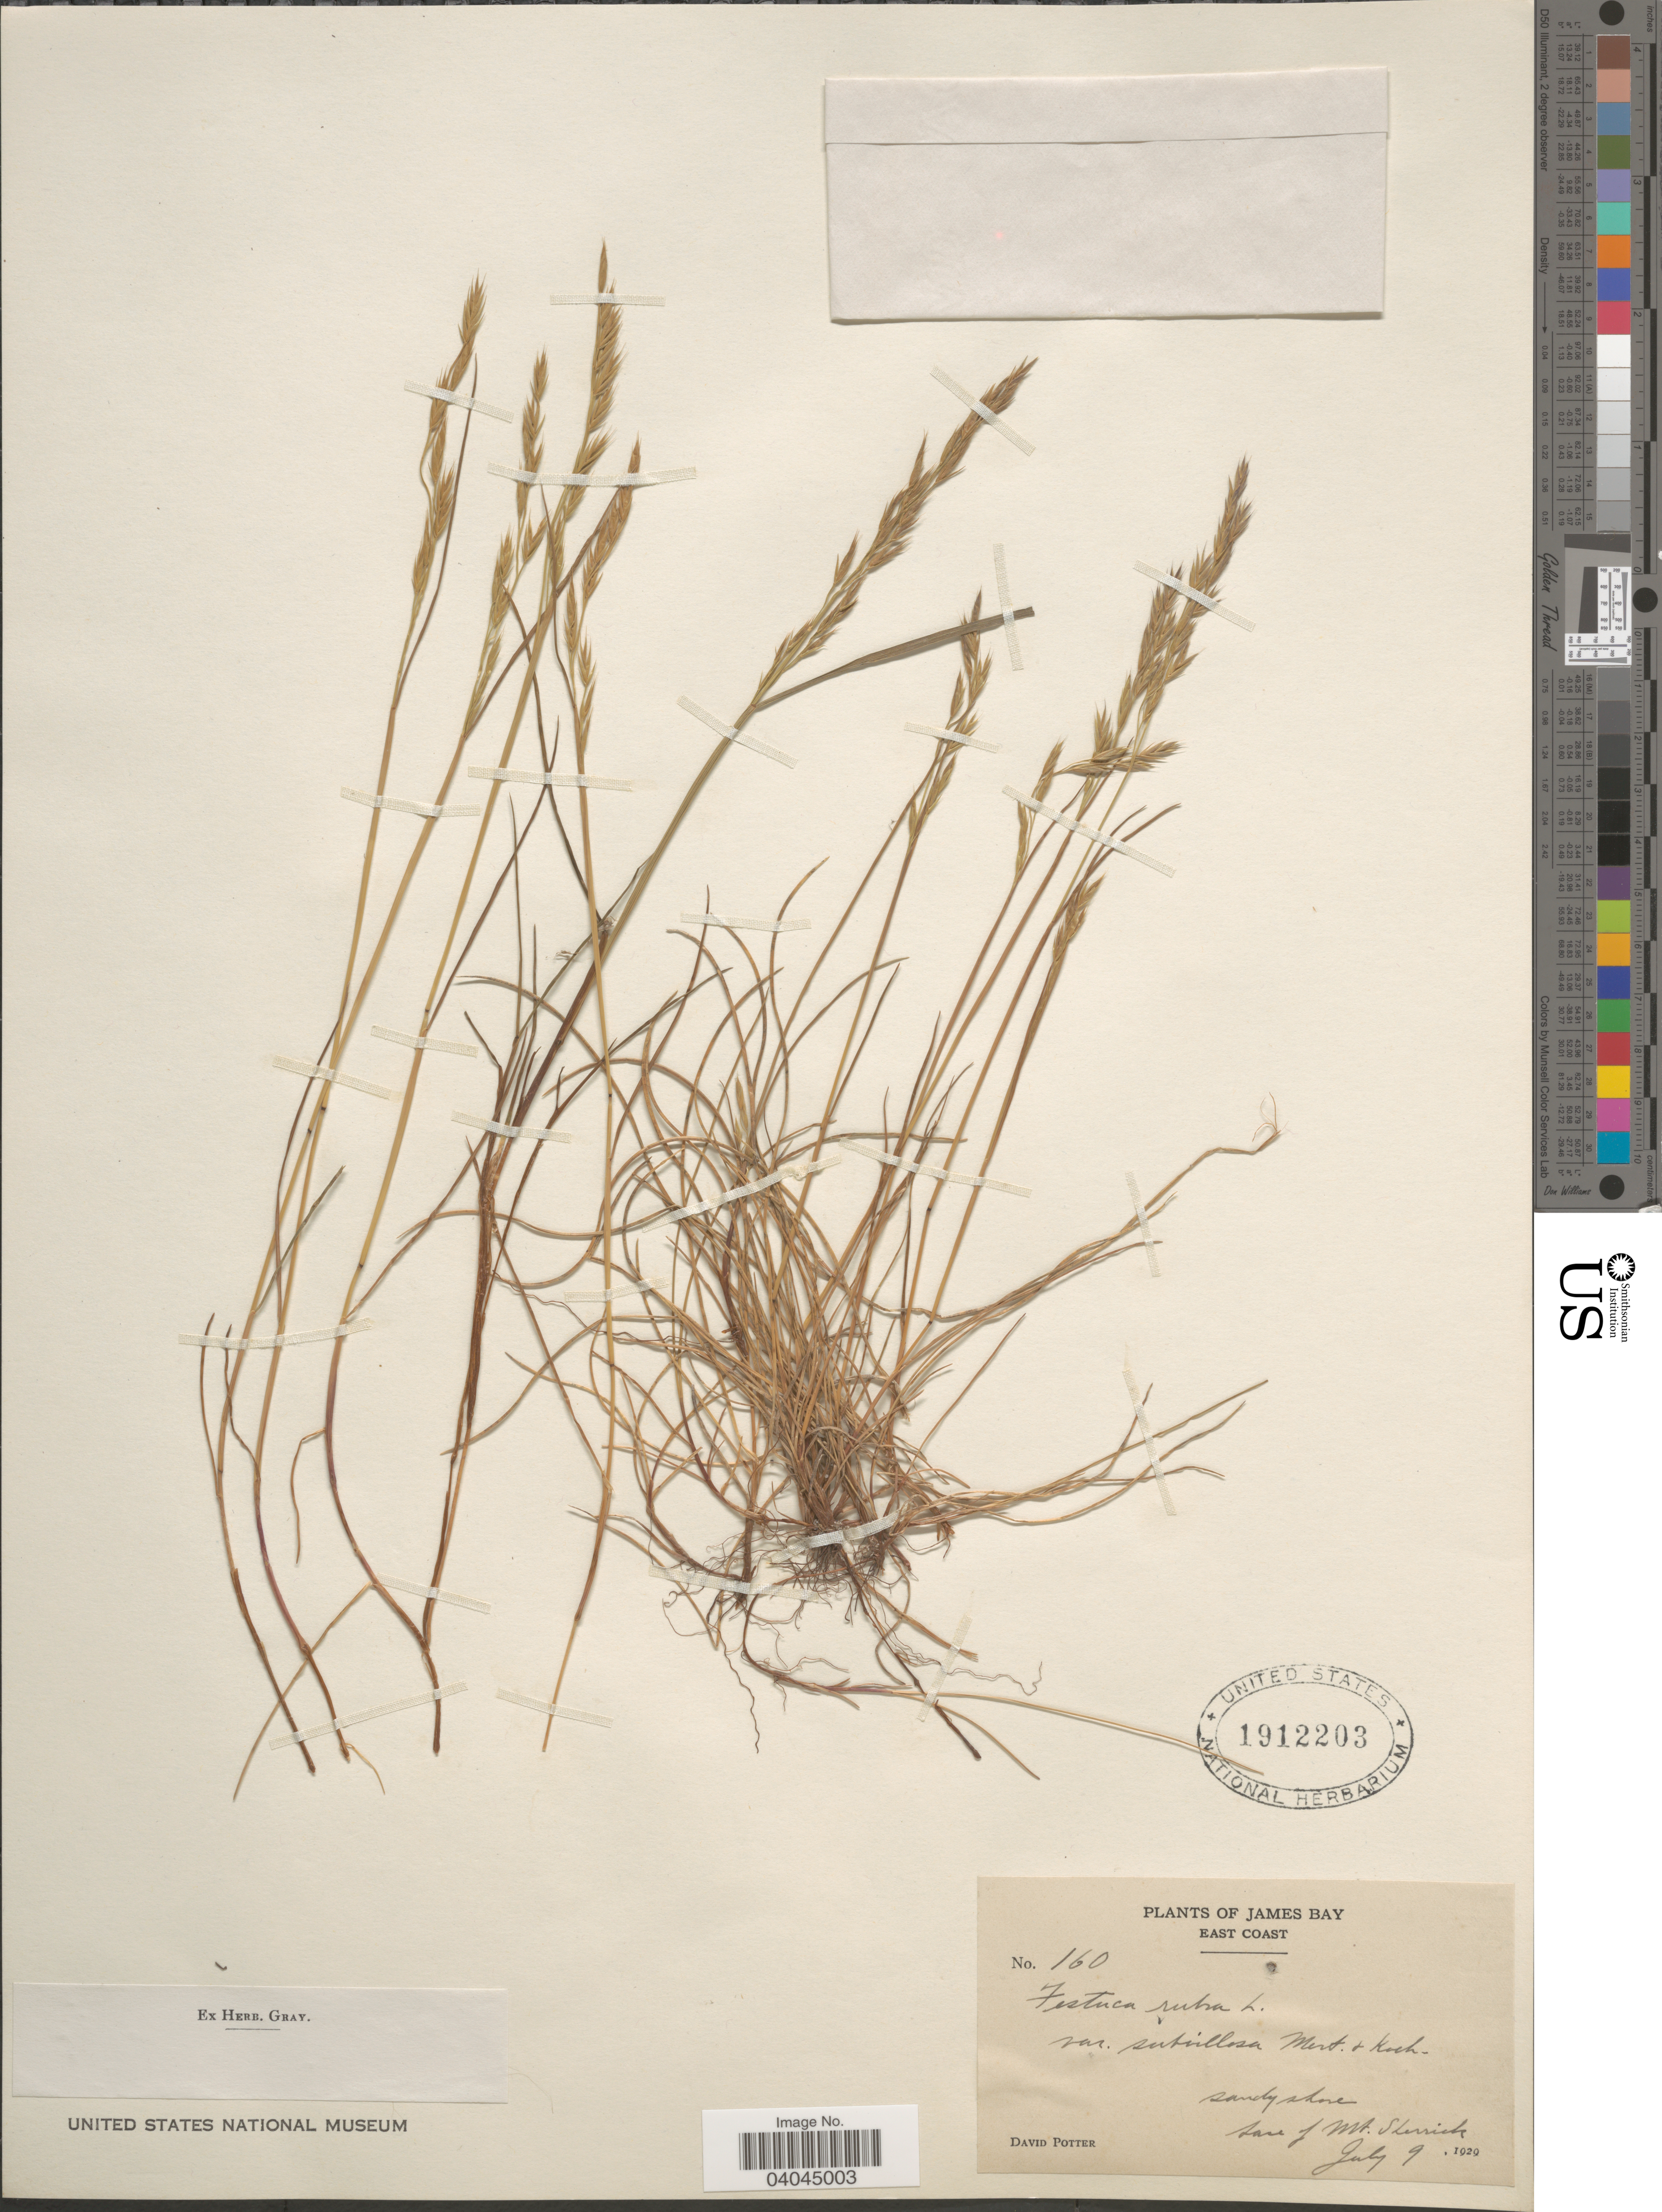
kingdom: Plantae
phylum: Tracheophyta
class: Liliopsida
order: Poales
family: Poaceae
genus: Festuca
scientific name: Festuca rubra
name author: L.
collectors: D. Potter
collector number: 160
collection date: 1929-07-09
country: Canada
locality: James Bay. East Coast. Sandy shore, base of Mt. Sherrick.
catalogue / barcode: US 1912203